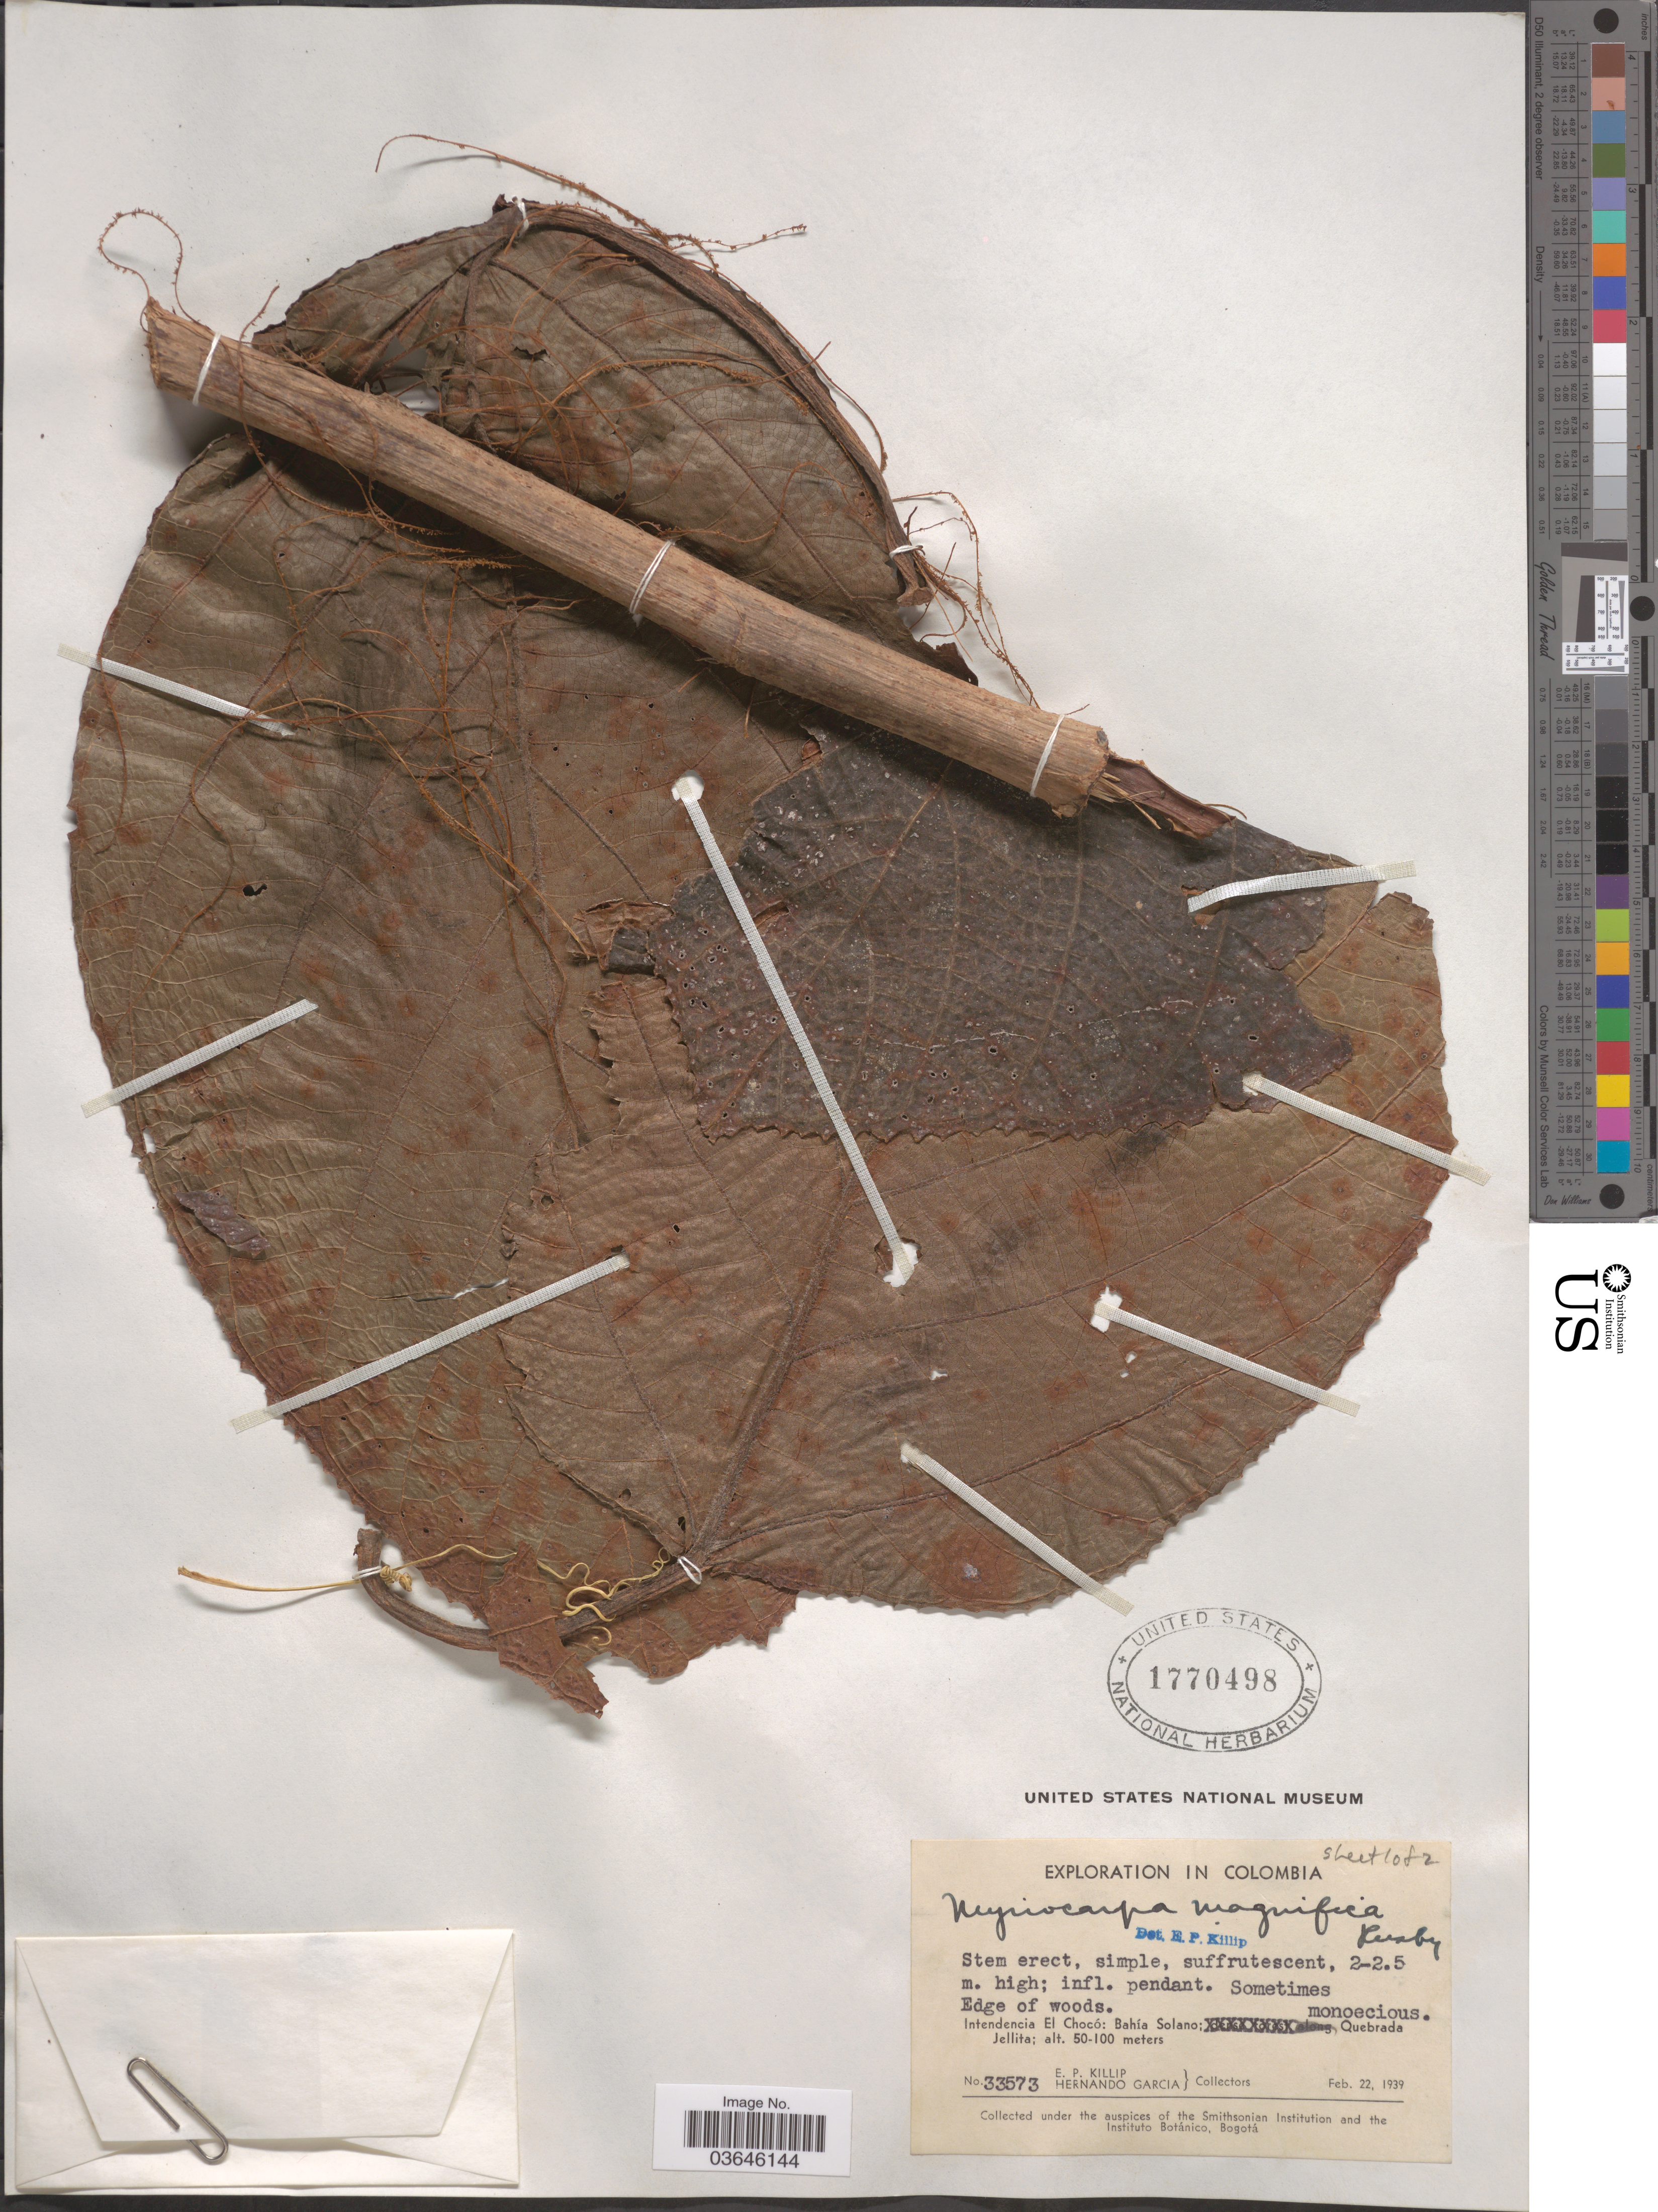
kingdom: Plantae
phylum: Tracheophyta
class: Magnoliopsida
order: Rosales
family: Urticaceae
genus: Myriocarpa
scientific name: Myriocarpa magnifica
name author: Rusby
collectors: E. P. Killip & H. Garcia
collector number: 33573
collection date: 1939-02-22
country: Colombia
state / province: Chocó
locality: Intendencia El Chocó: Bahía Solano; Quebrada Jellita.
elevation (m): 50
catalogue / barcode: US 1770498